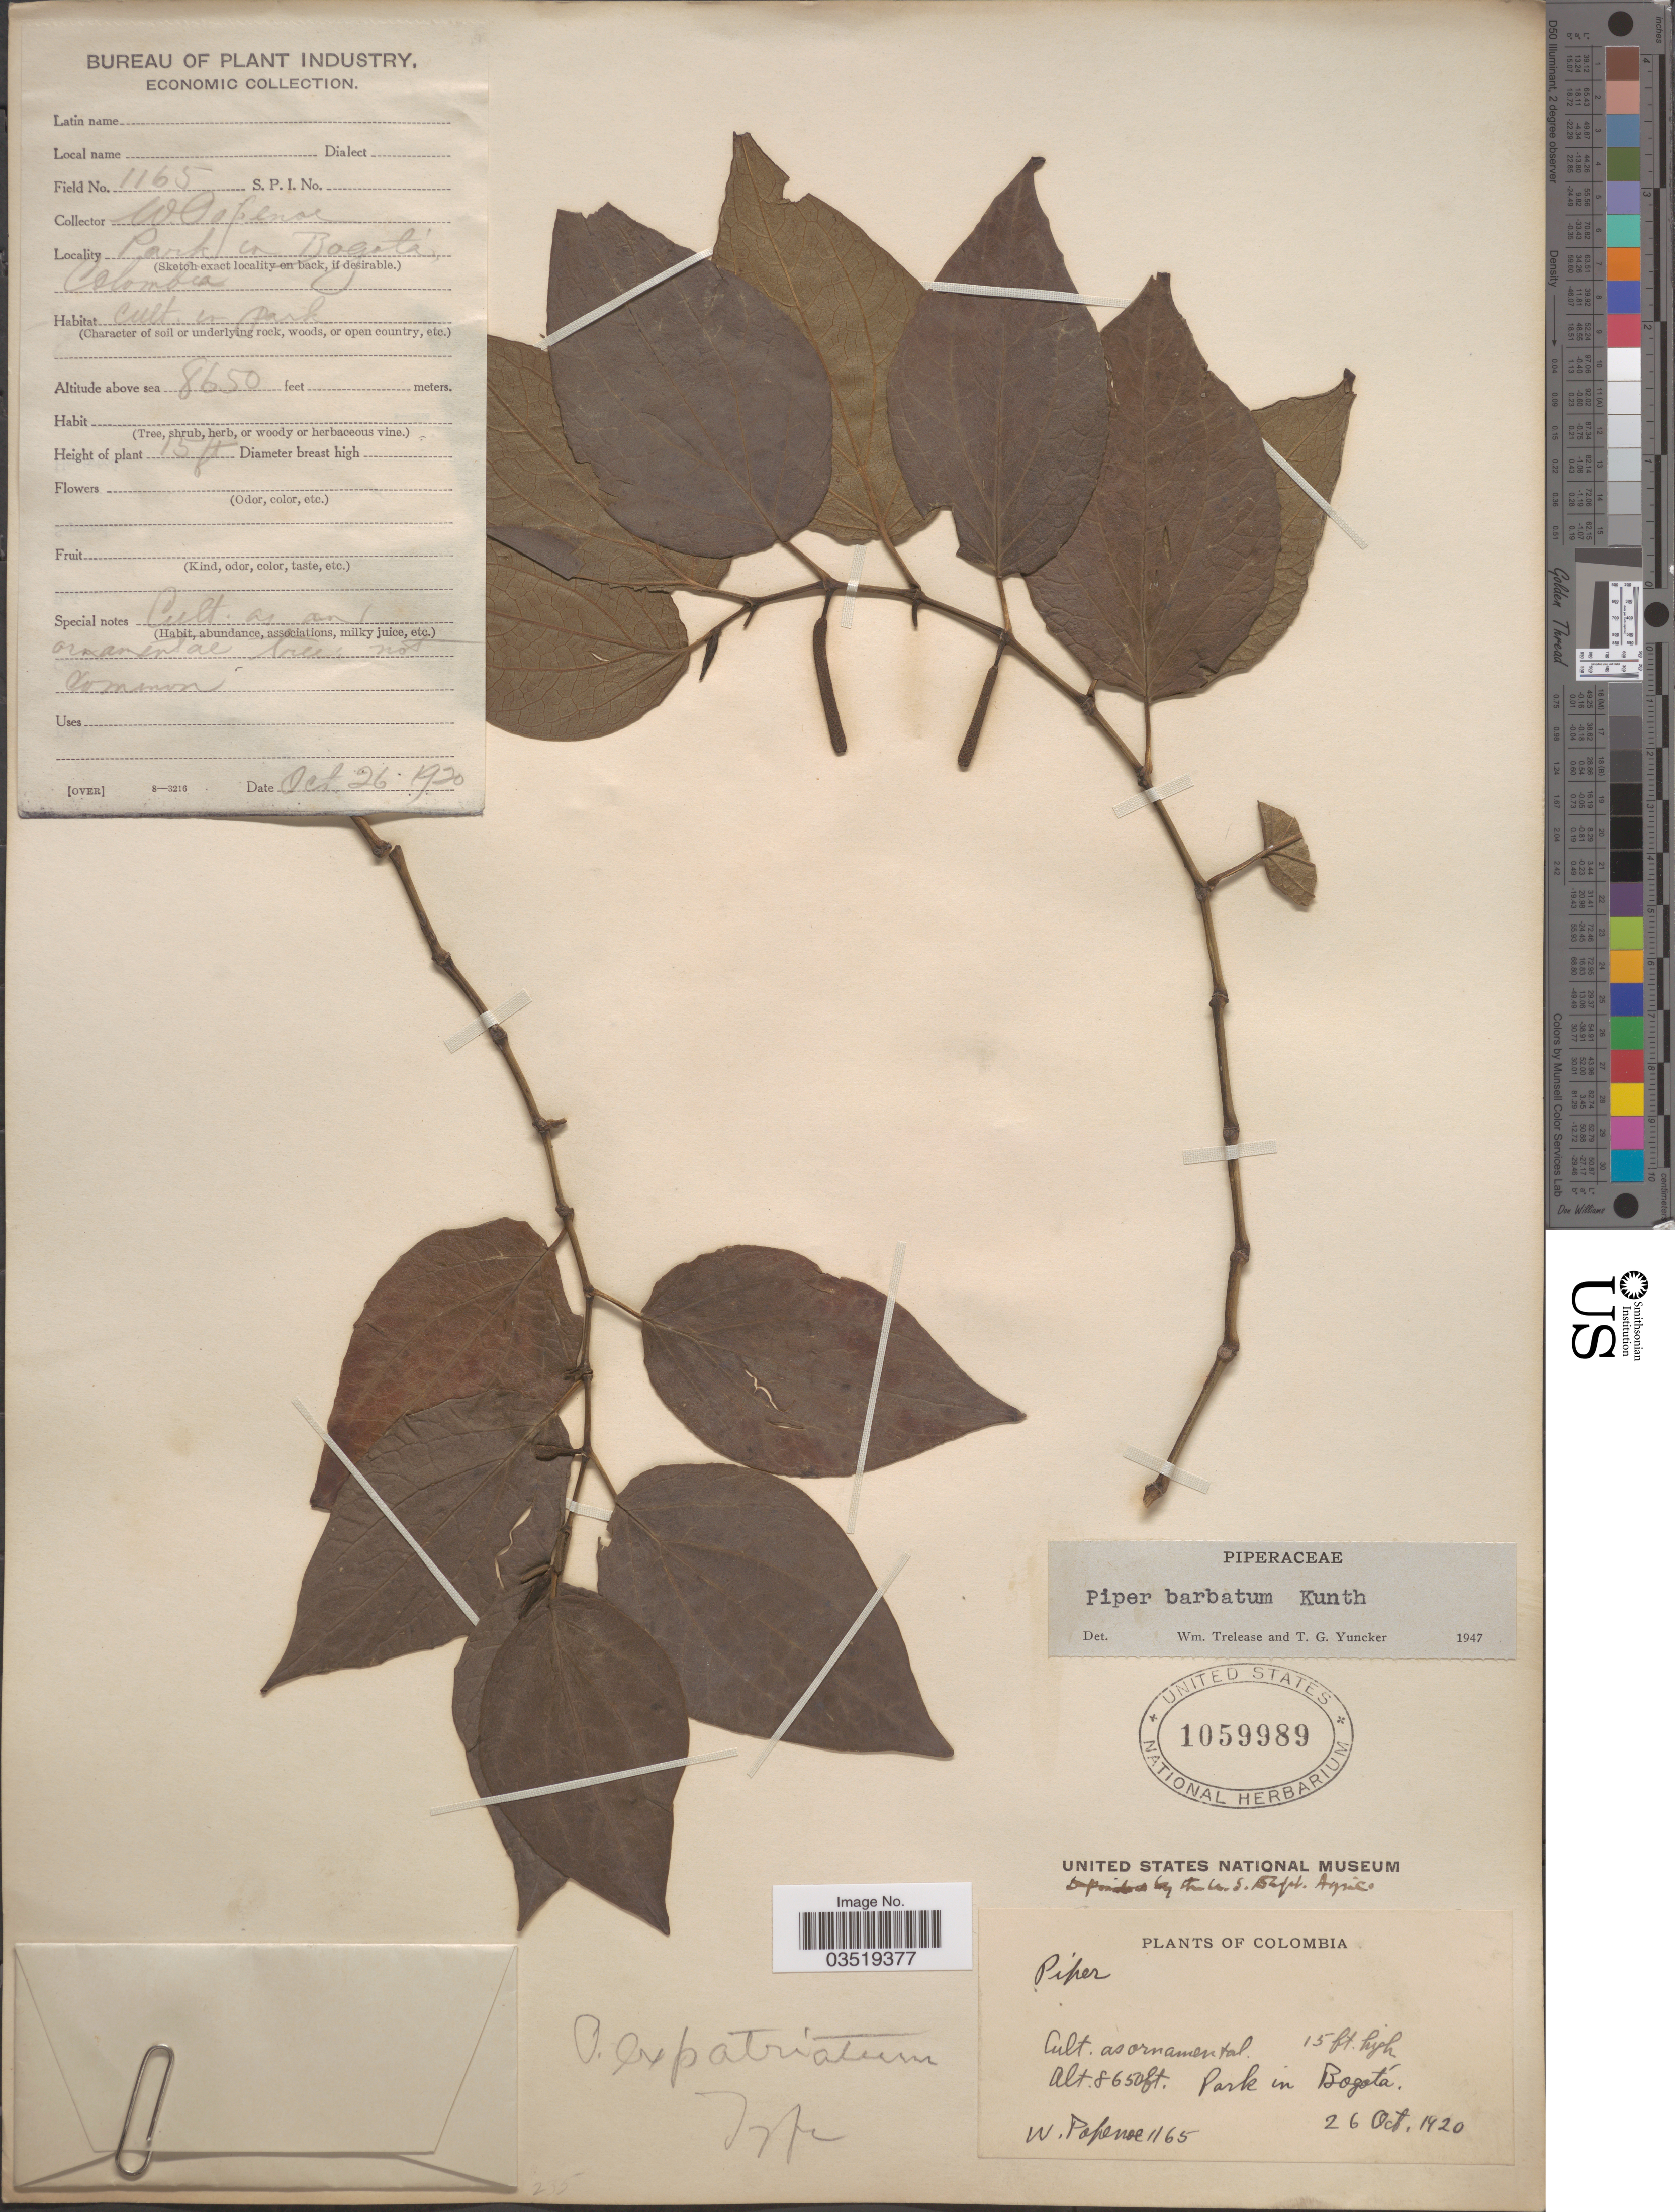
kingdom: Plantae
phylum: Tracheophyta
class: Magnoliopsida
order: Piperales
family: Piperaceae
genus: Piper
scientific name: Piper barbatum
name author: C. DC.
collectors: W. Popenoe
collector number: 1165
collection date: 1920-10-26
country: Colombia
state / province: Bogota D.C.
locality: Park in Bogotá.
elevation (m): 2637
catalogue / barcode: US 1059989